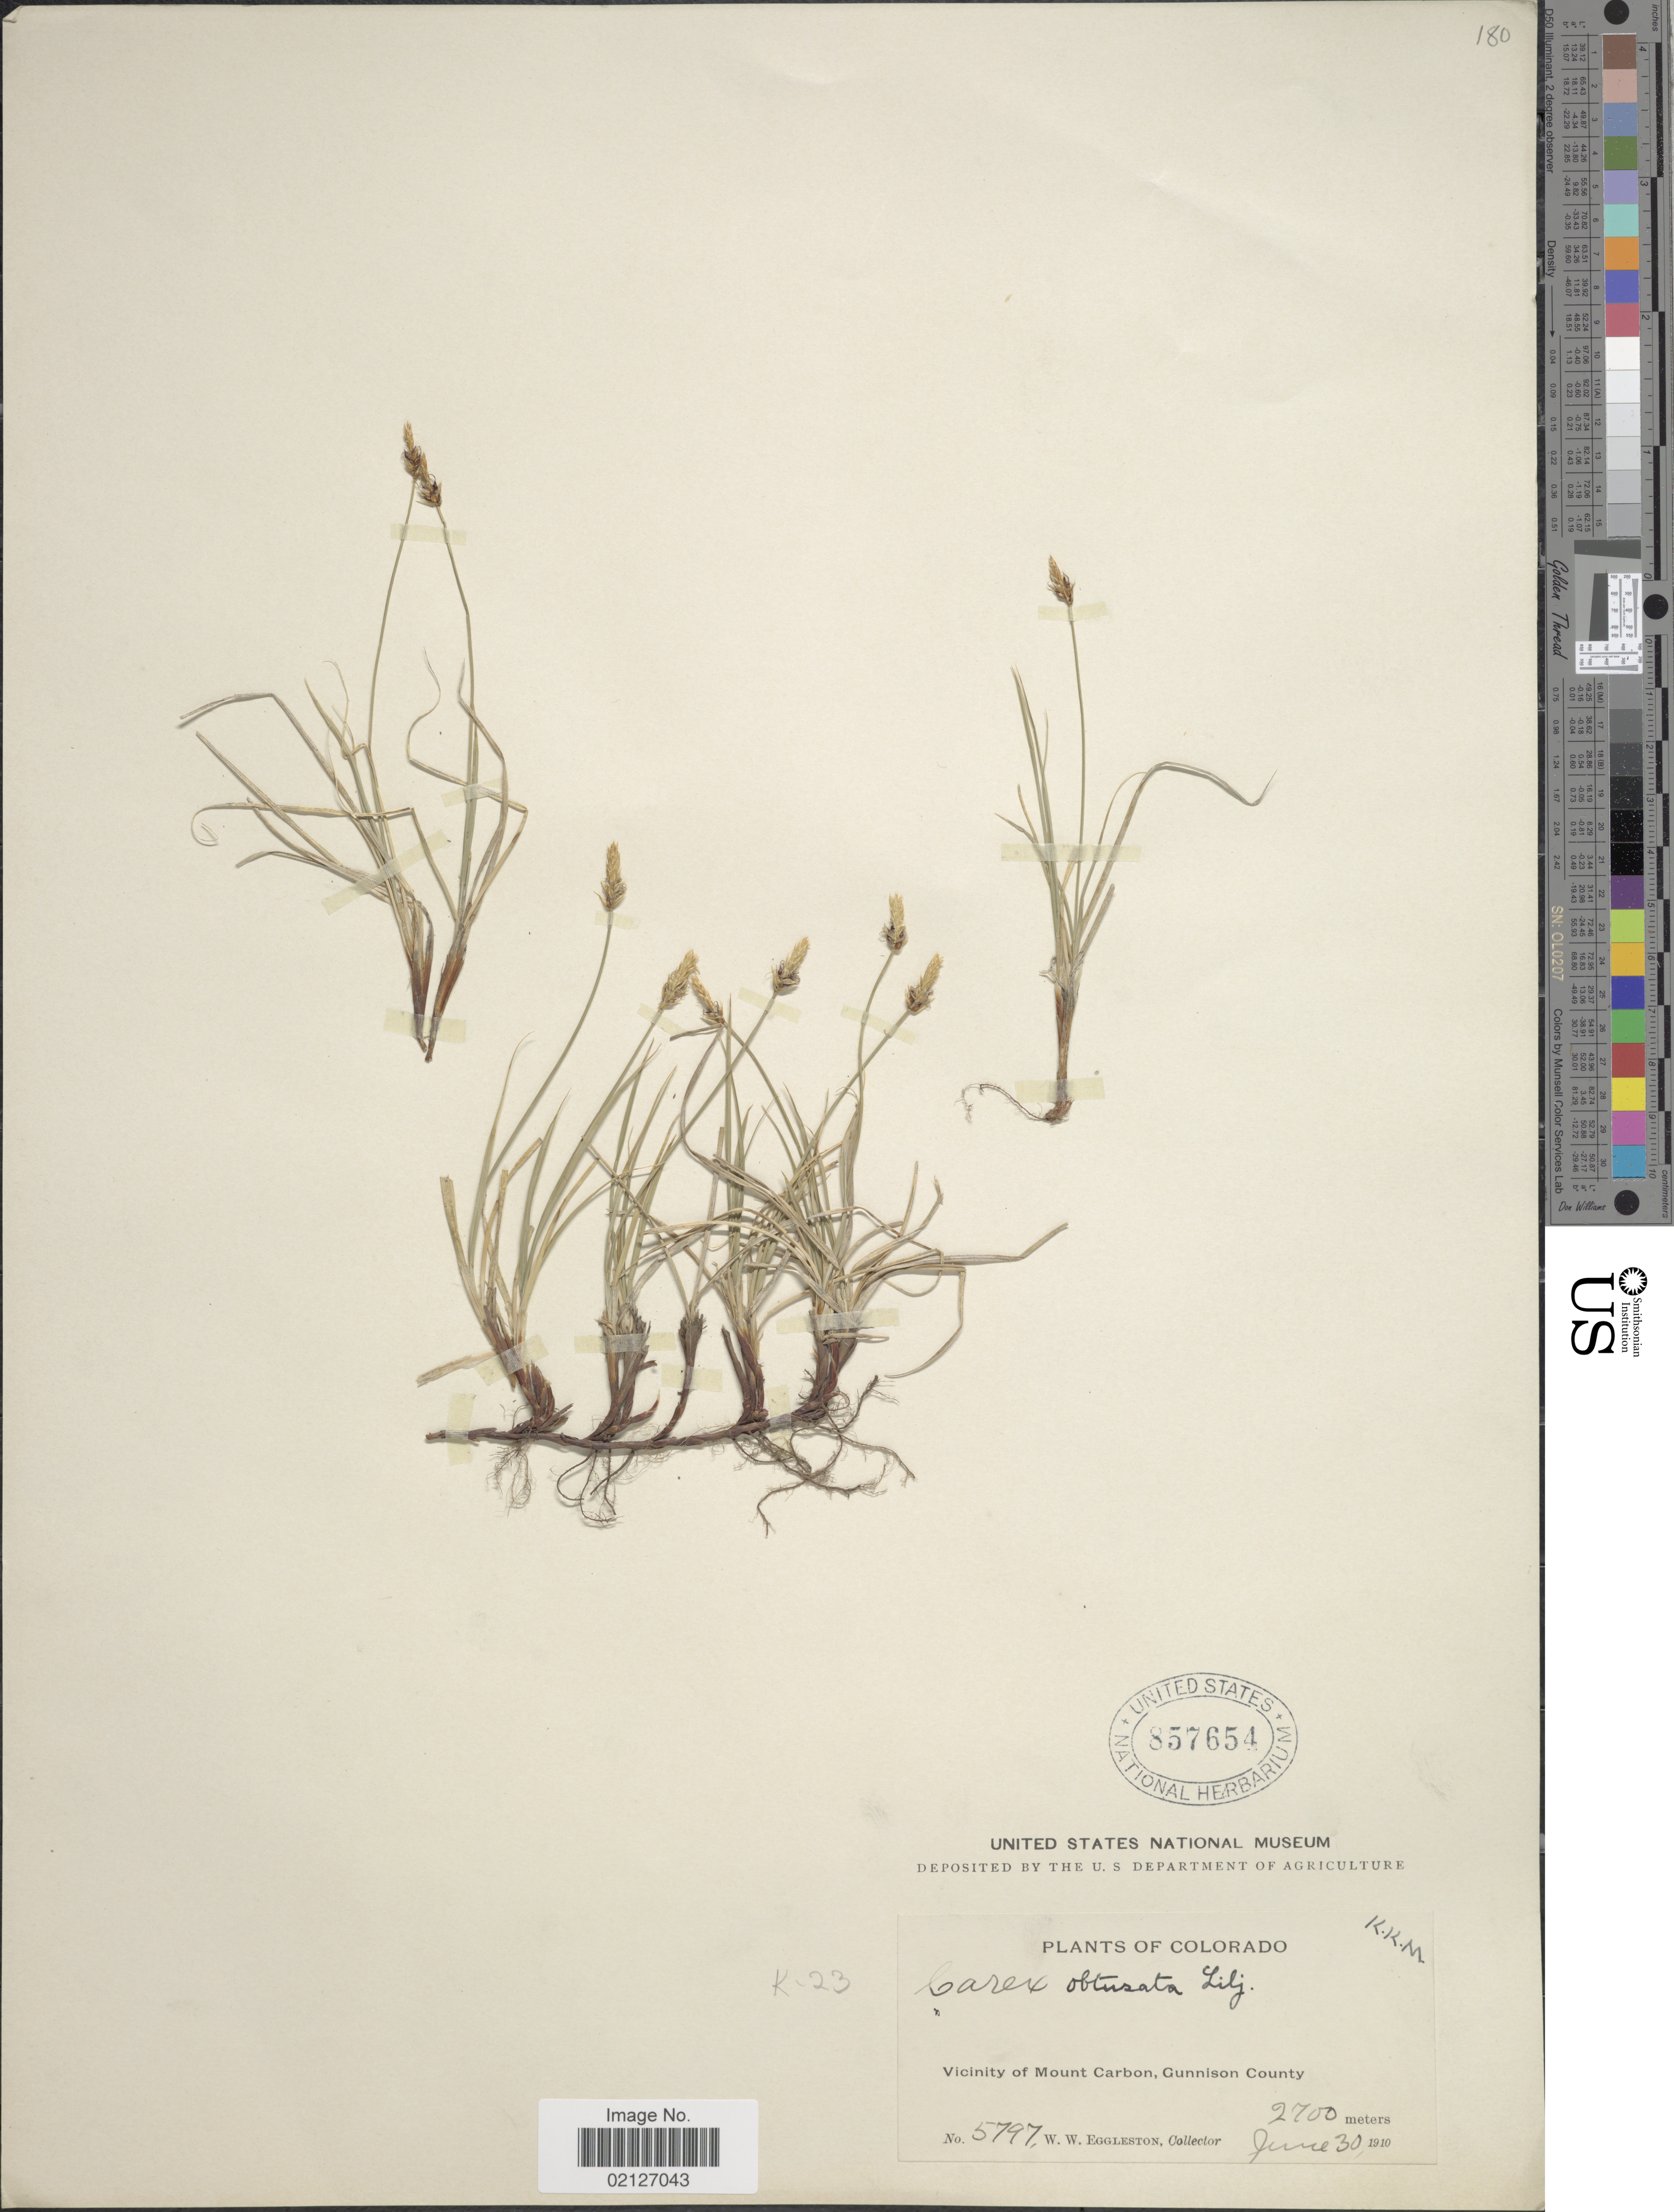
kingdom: Plantae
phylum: Tracheophyta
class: Liliopsida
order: Poales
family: Cyperaceae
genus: Carex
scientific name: Carex obtusata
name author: Lilj.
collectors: W. W. Eggleston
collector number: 5797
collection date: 1910-06-30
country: United States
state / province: Colorado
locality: Vicinity of Mount Carbon, Gunnison County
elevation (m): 2700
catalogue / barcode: US 857654